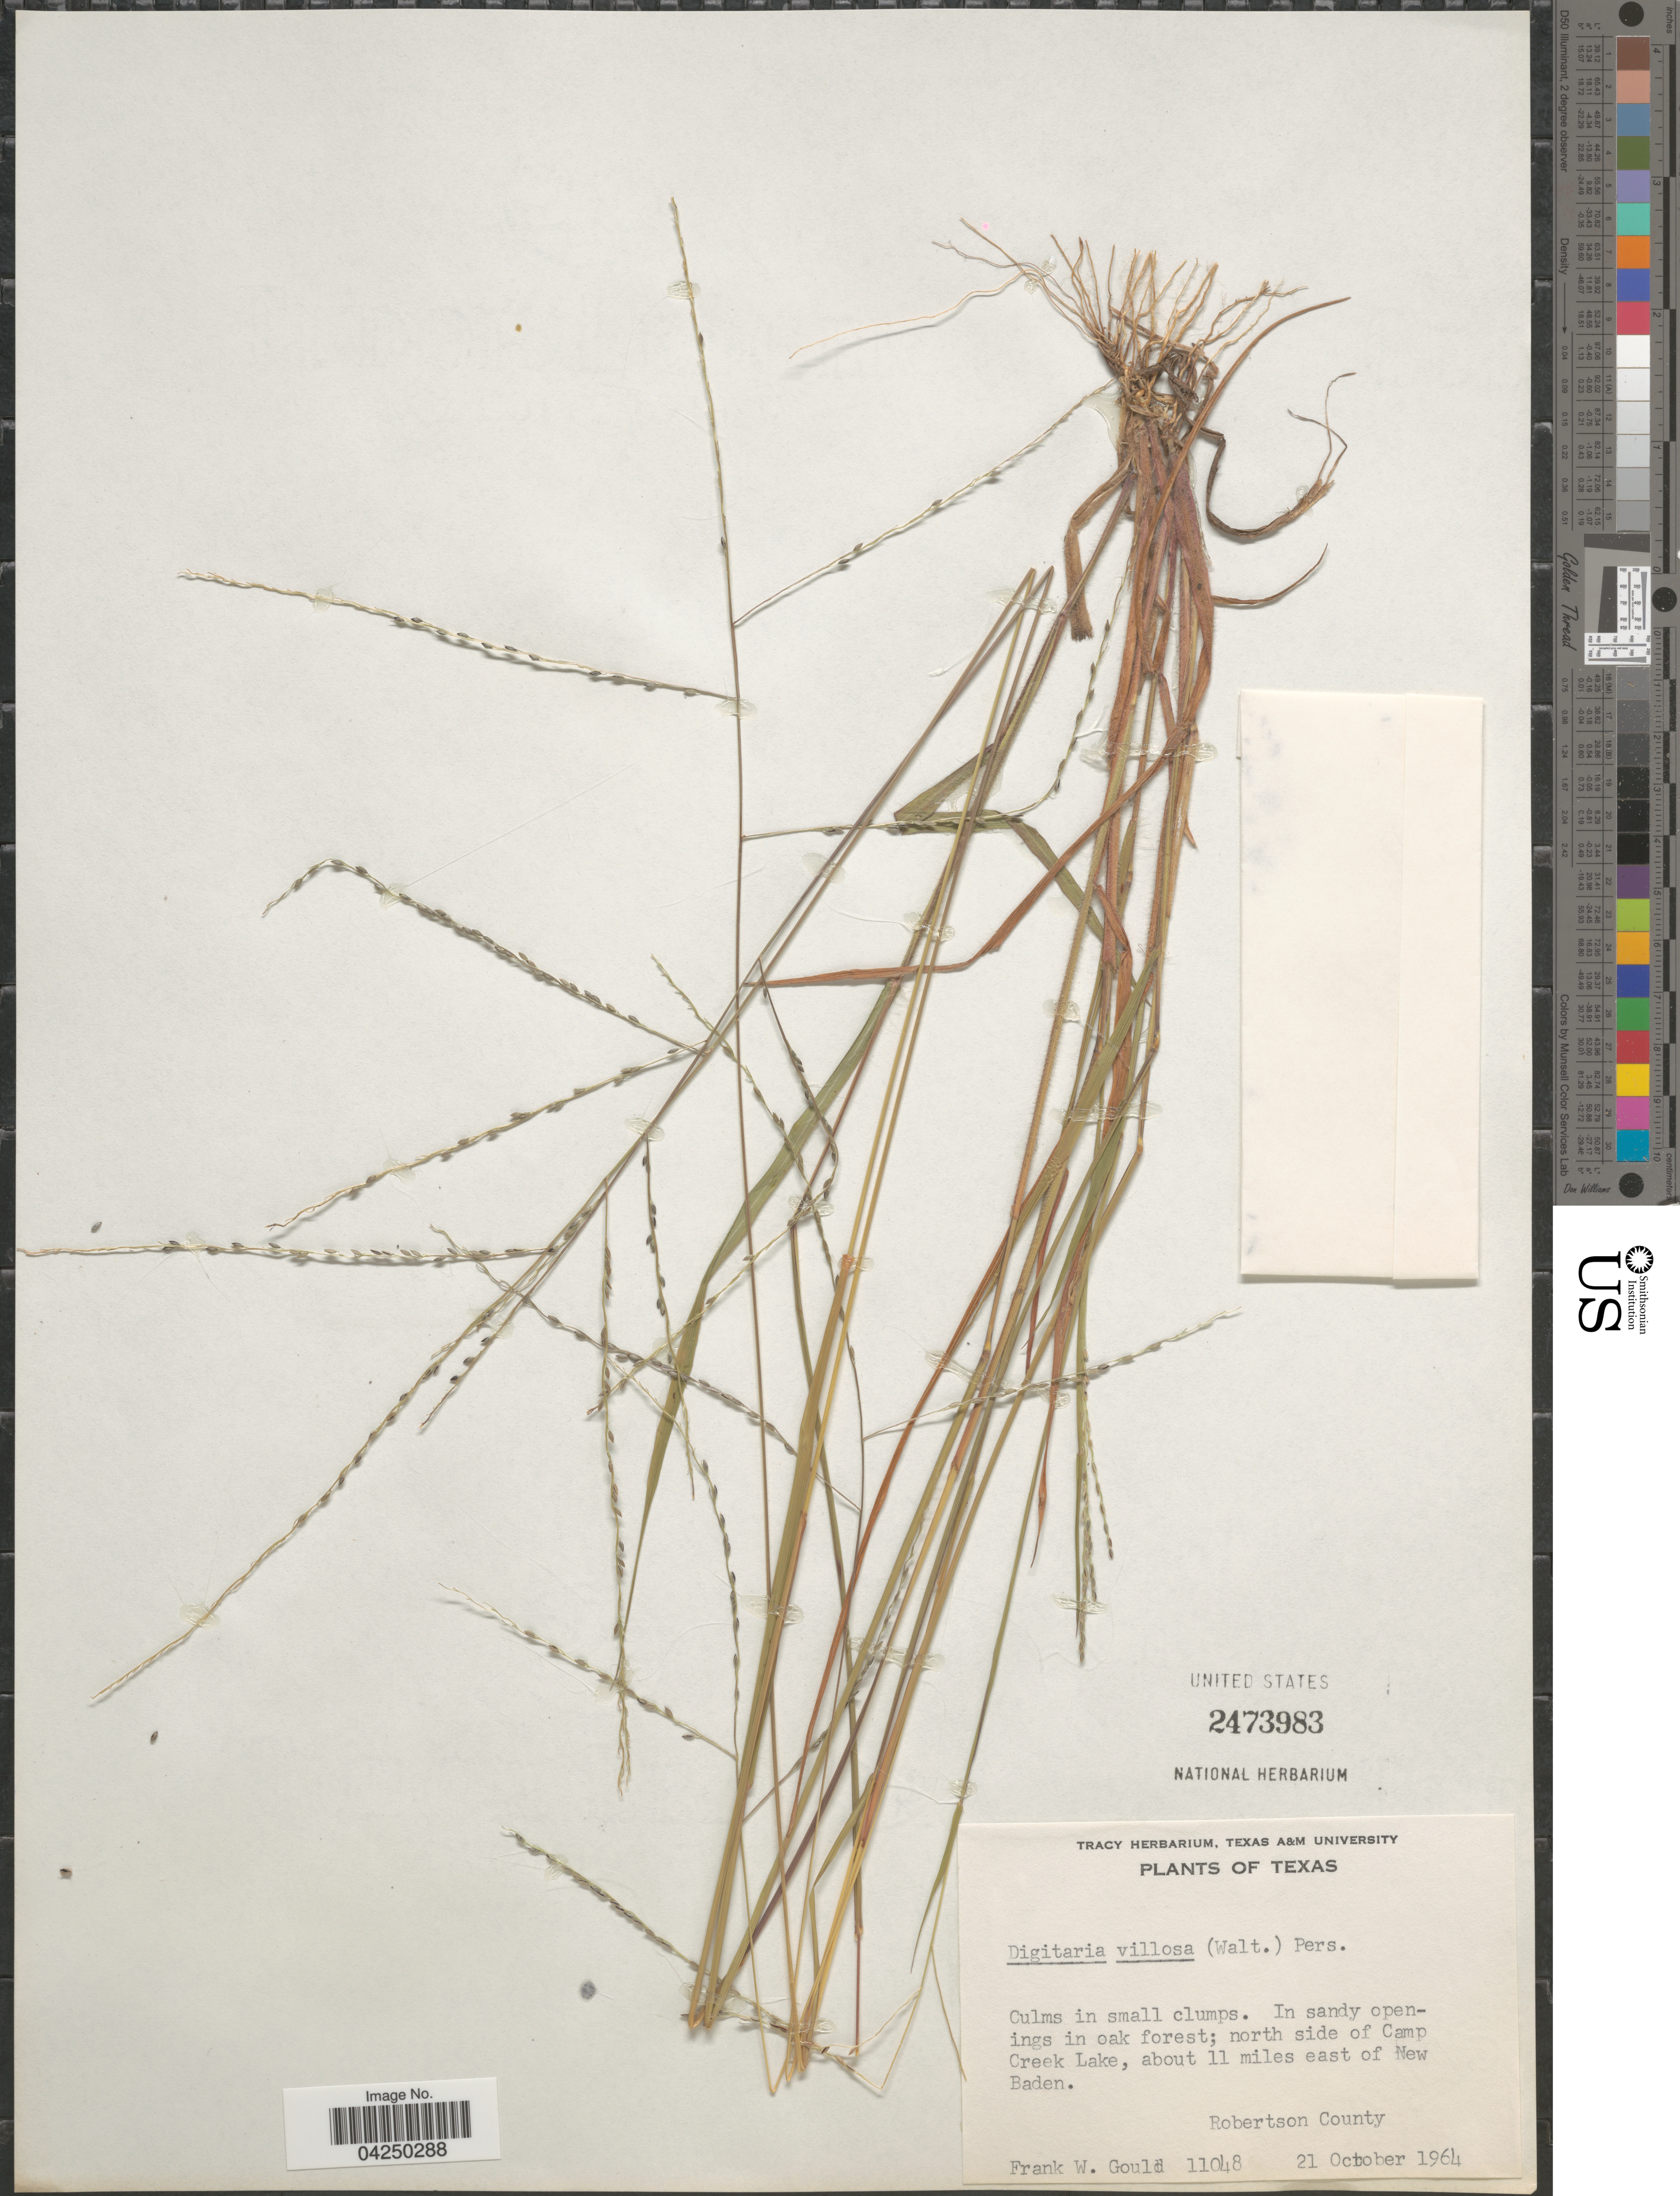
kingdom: Plantae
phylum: Tracheophyta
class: Liliopsida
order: Poales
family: Poaceae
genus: Digitaria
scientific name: Digitaria villosa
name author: (Walter) Pers.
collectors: F. W. Gould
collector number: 11048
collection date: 1964-10-21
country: United States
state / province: Texas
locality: Culms in small clumps. In sandy openings in oak forest; north side of Camp Creek Lake, about 11 miles east of New Baden. Robertson County.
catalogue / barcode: US 2473983